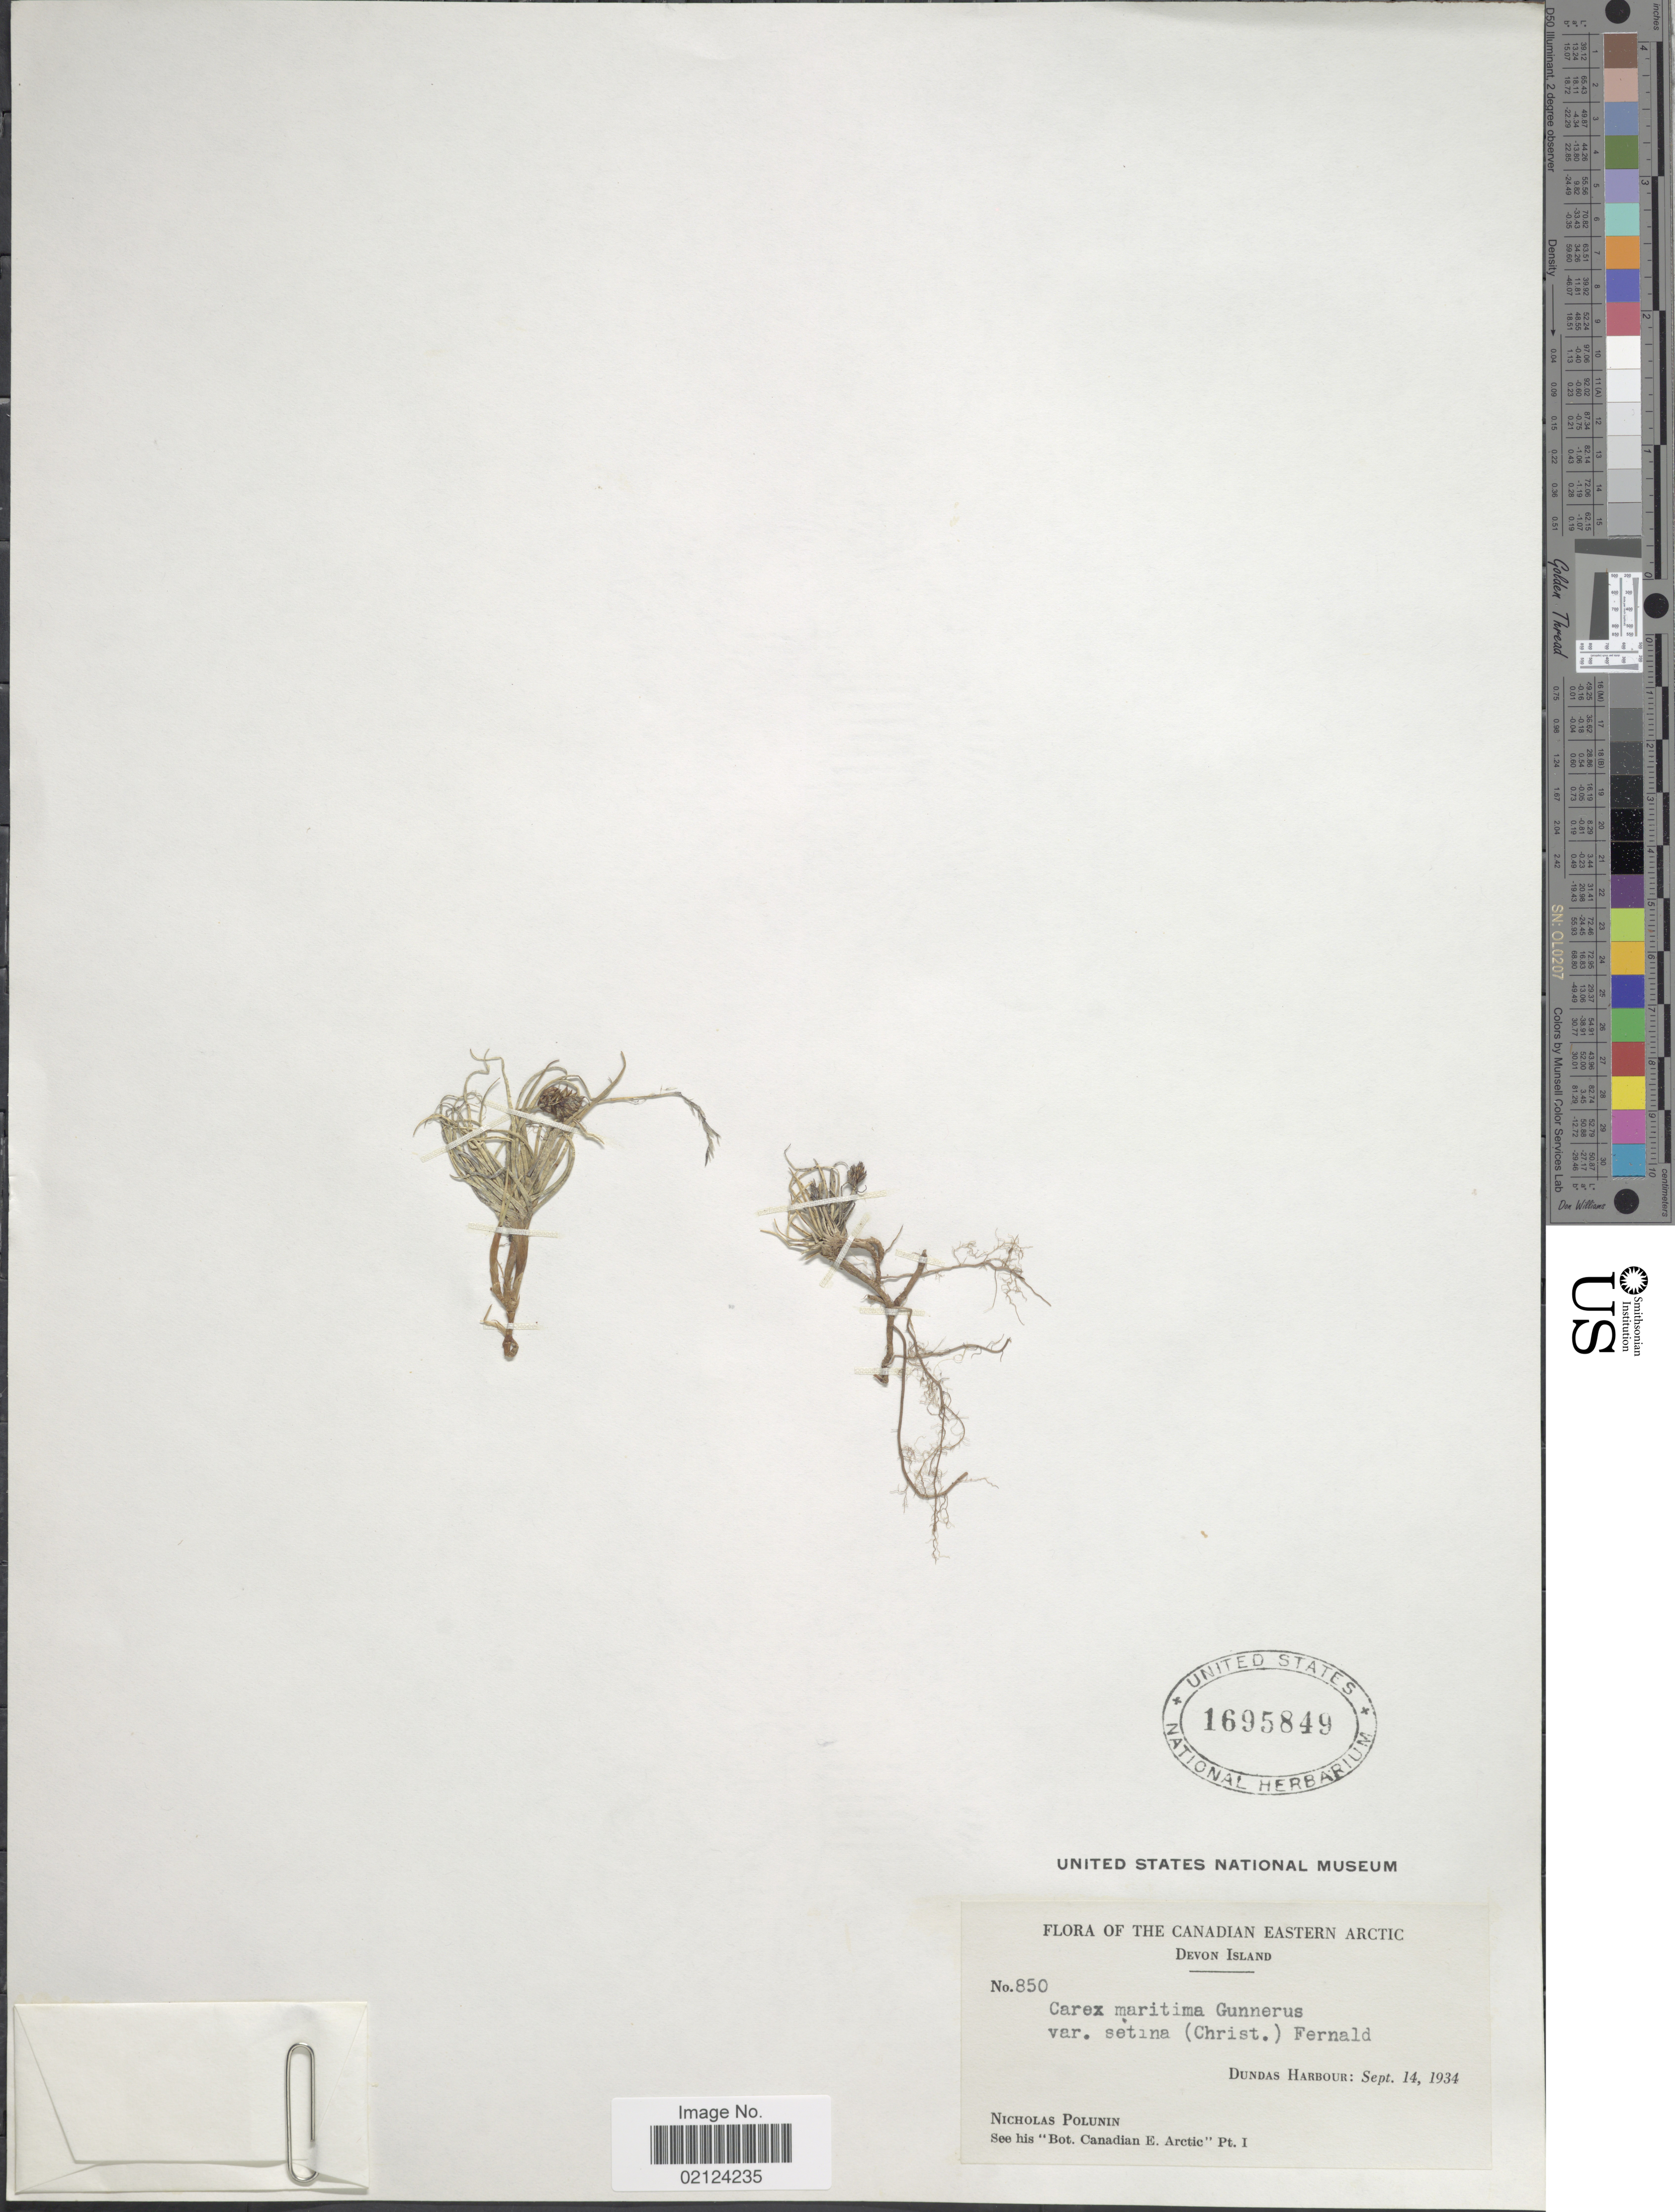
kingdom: Plantae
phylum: Tracheophyta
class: Liliopsida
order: Poales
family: Cyperaceae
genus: Carex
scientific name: Carex maritima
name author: Gunnerus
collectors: N. V. Polunin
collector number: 850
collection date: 1934-09-14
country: Canada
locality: Canadian Eastern Arctic, Devon Island. Dundas Harbour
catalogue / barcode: US 1695849